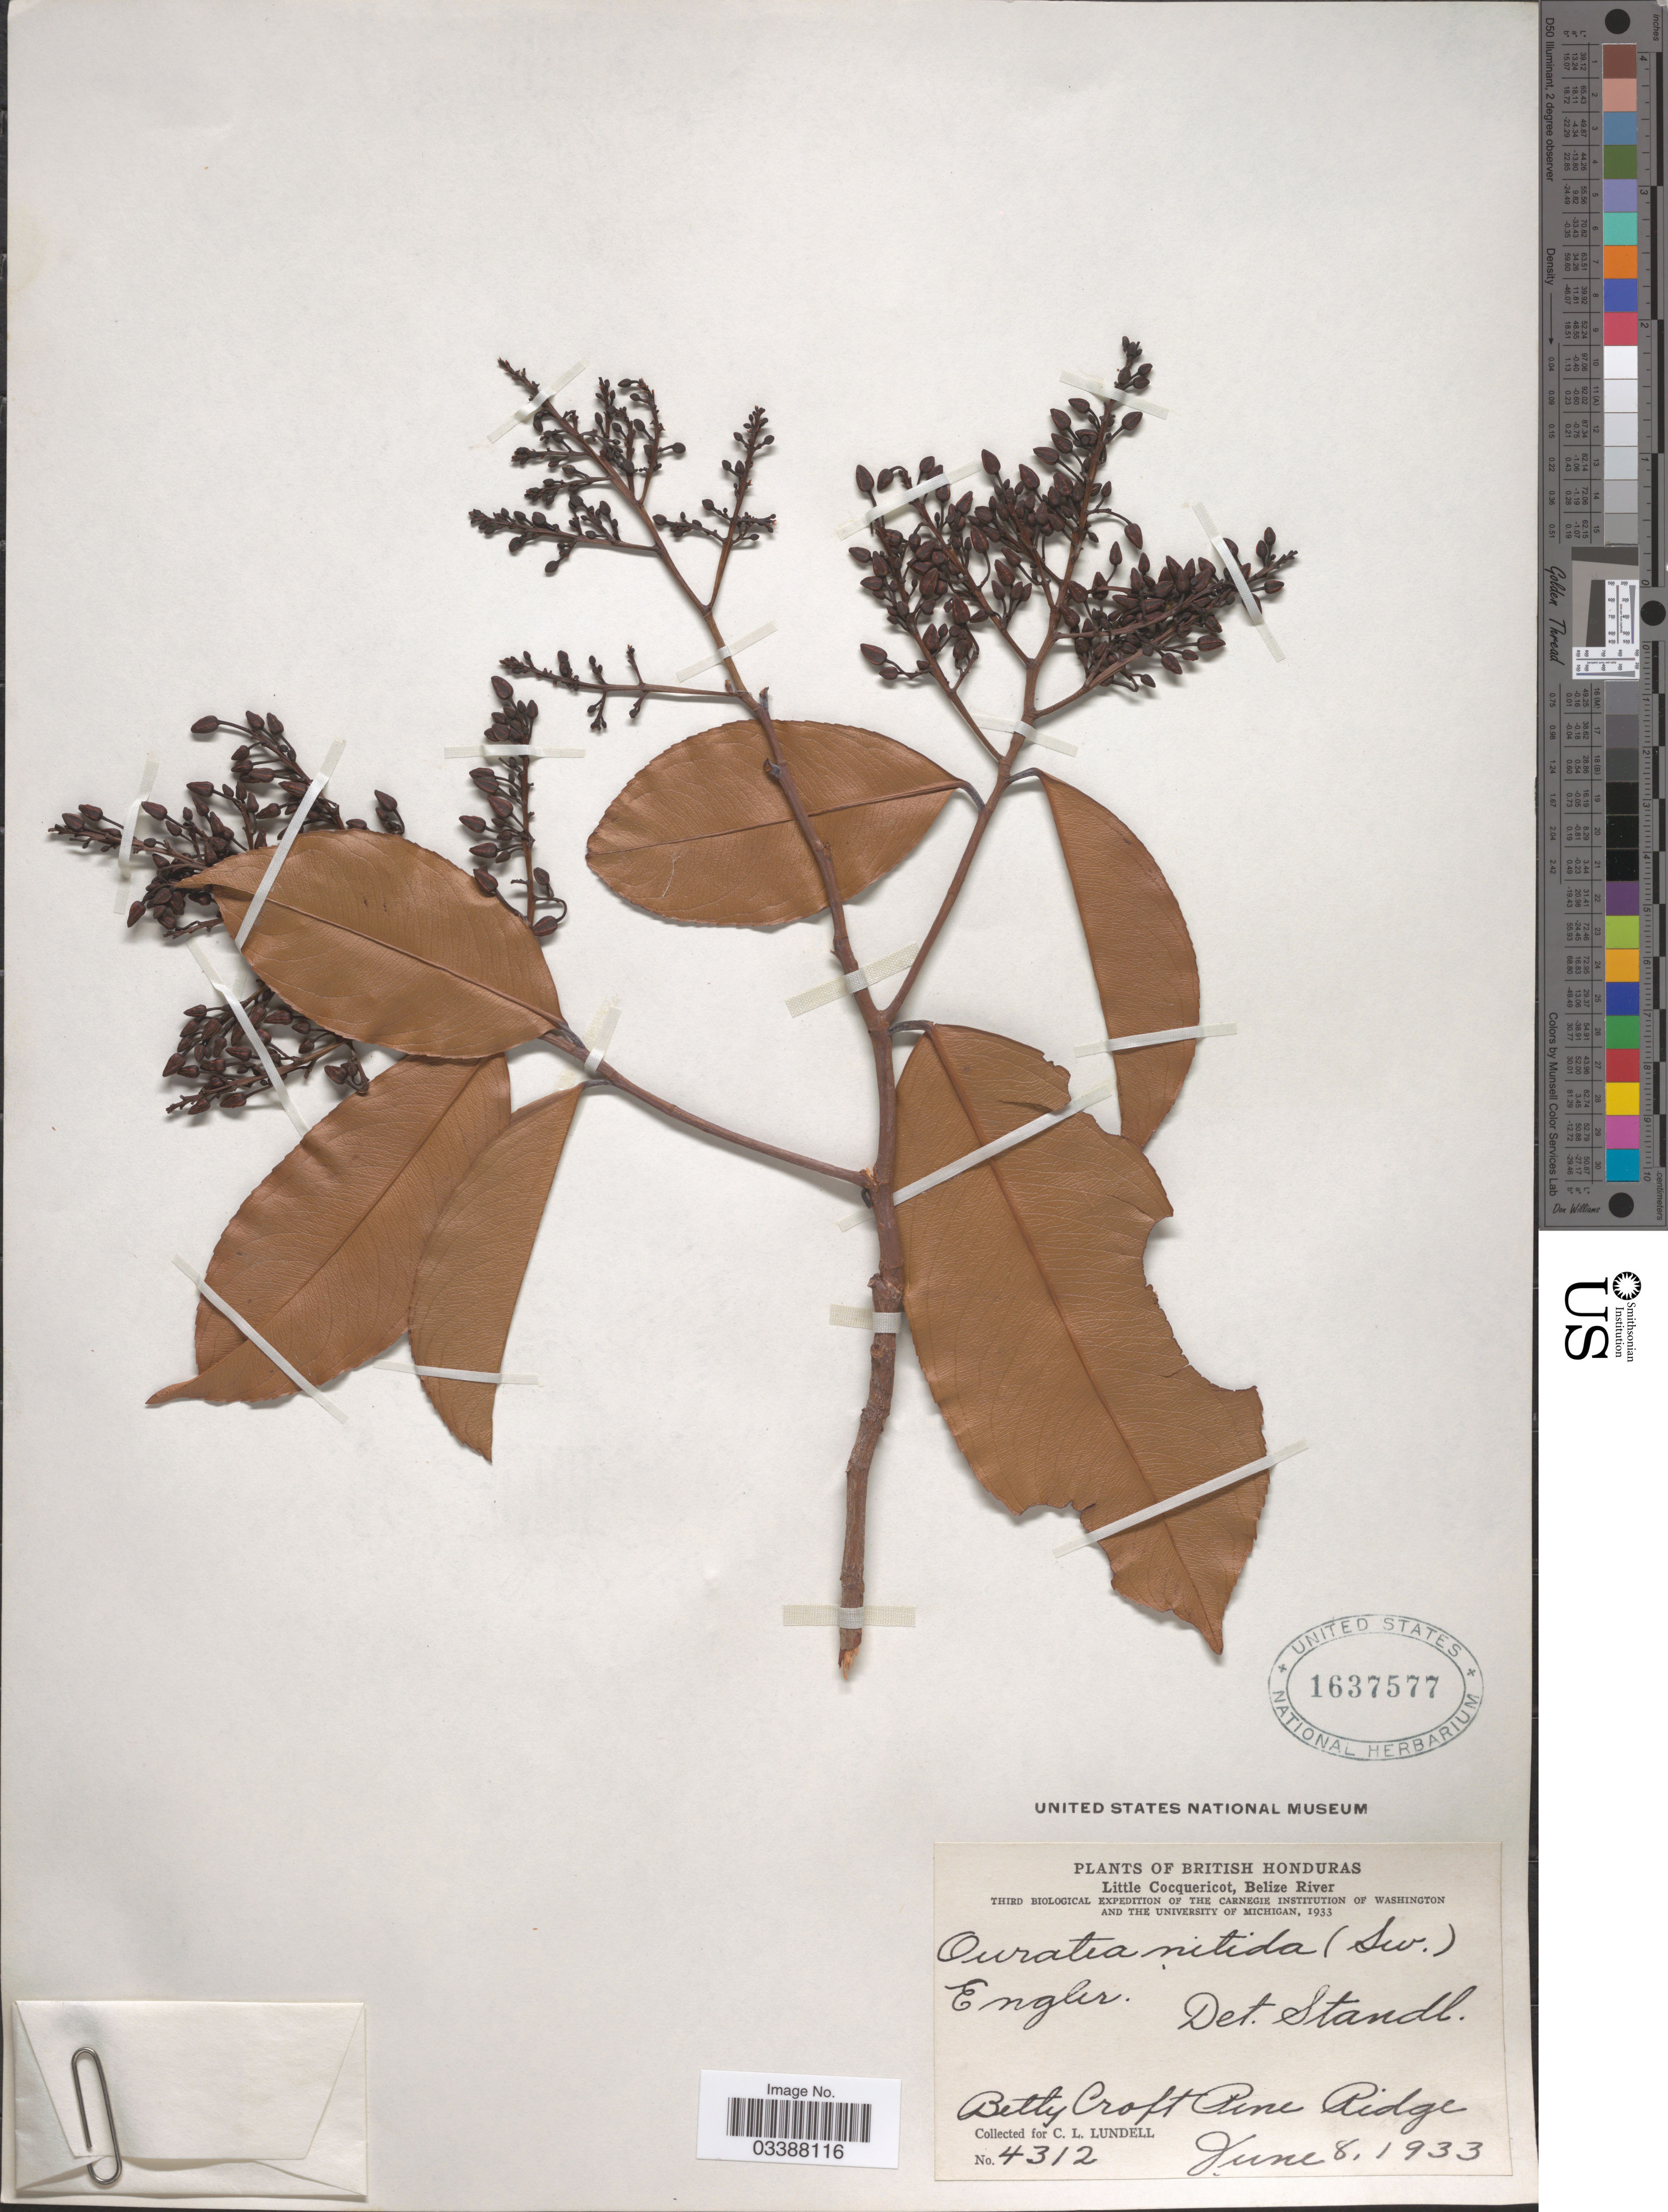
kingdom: Plantae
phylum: Tracheophyta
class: Magnoliopsida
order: Malpighiales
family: Ochnaceae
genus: Ouratea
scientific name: Ouratea nitida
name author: (Sw.) Engl.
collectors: C. L. Lundell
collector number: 4312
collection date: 1933-06-08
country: Belize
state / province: Belize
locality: British Honduras. Little Cocquericot, Belize River. Betty Croft Pine Ridge.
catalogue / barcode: US 1637577